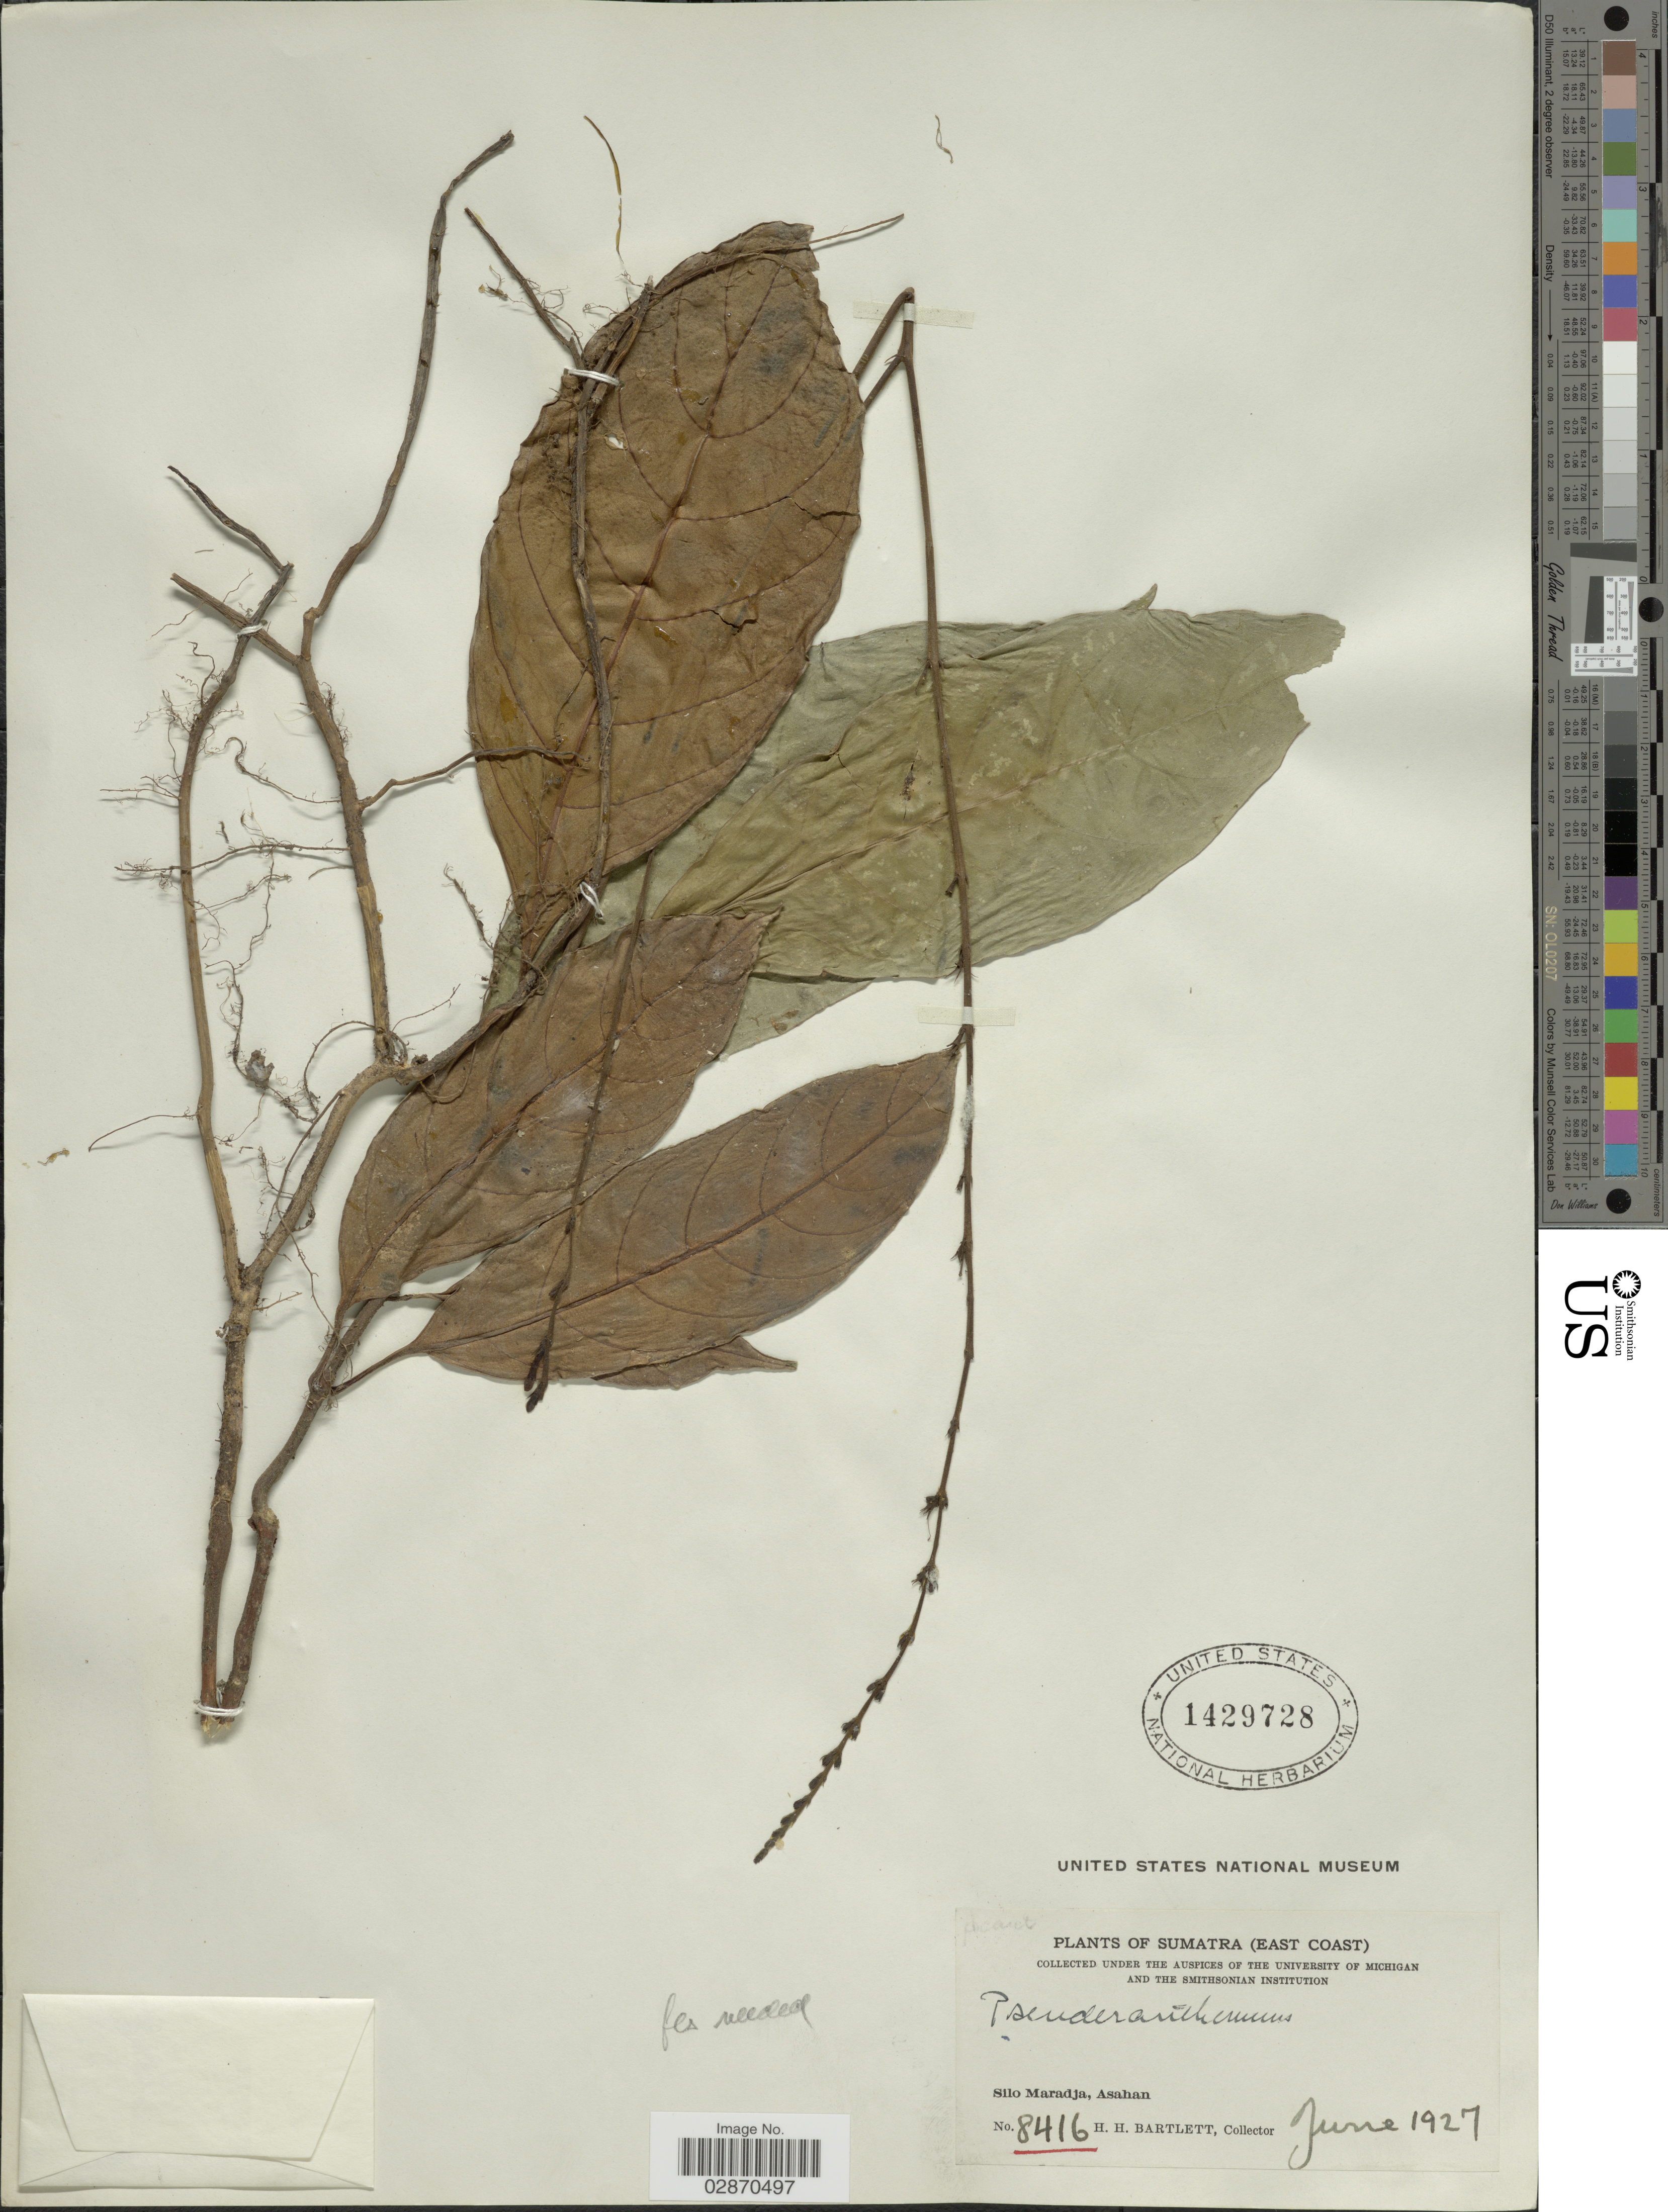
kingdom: Plantae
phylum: Tracheophyta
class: Magnoliopsida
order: Lamiales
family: Acanthaceae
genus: Pseuderanthemum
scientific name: Pseuderanthemum sp.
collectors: H. H. Bartlett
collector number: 8416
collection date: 1927-06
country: Indonesia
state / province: Sumatra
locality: (East Coast). Silo Maradja, Asahan.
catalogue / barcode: US 1429728